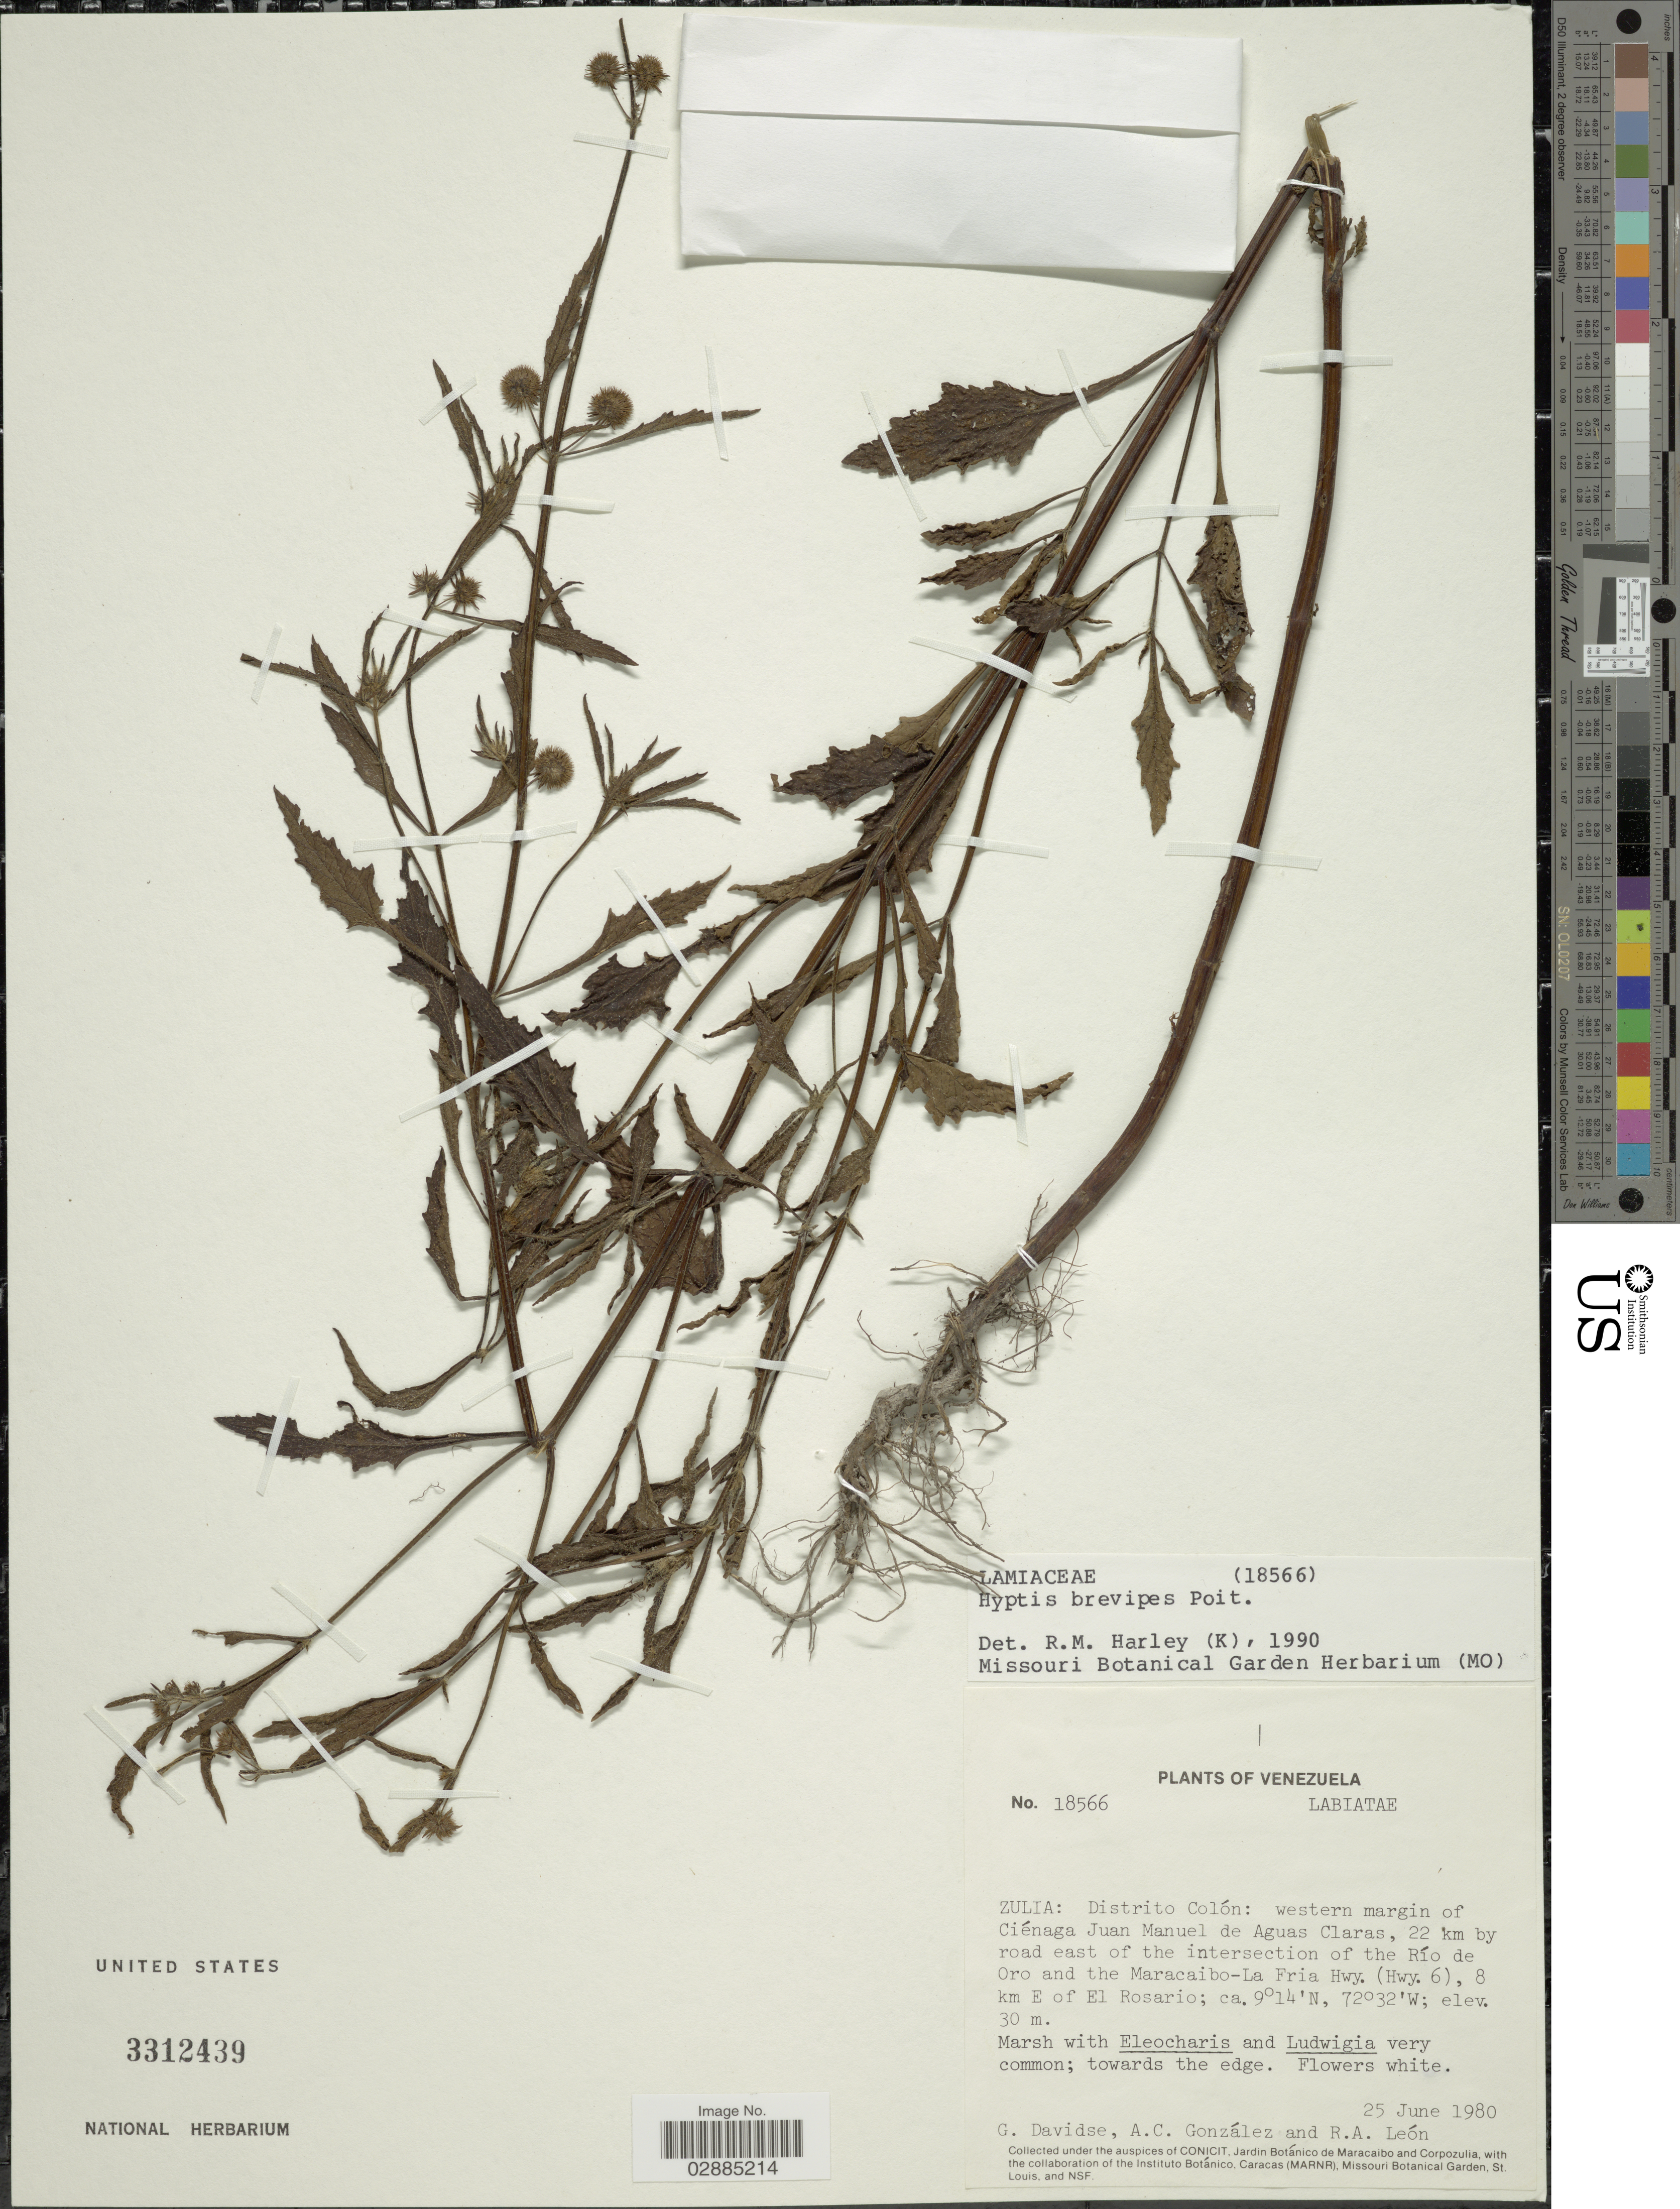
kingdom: Plantae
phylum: Tracheophyta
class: Magnoliopsida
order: Lamiales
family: Lamiaceae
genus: Hyptis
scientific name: Hyptis brevipes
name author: Poit.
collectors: G. Davidse, A. C. González & R. A. León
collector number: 18566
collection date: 1980-06-25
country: Venezuela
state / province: Zulia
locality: Distrito colón, western margin of Ciénaga Juan Manuel de Aguas Claras, 22 km by road east of the intersection of the Río de Oro and the Maracaibo-La Fria Hwy. (Hwy 6), 8 km E of El Rosario.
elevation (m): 30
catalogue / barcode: US 3312439